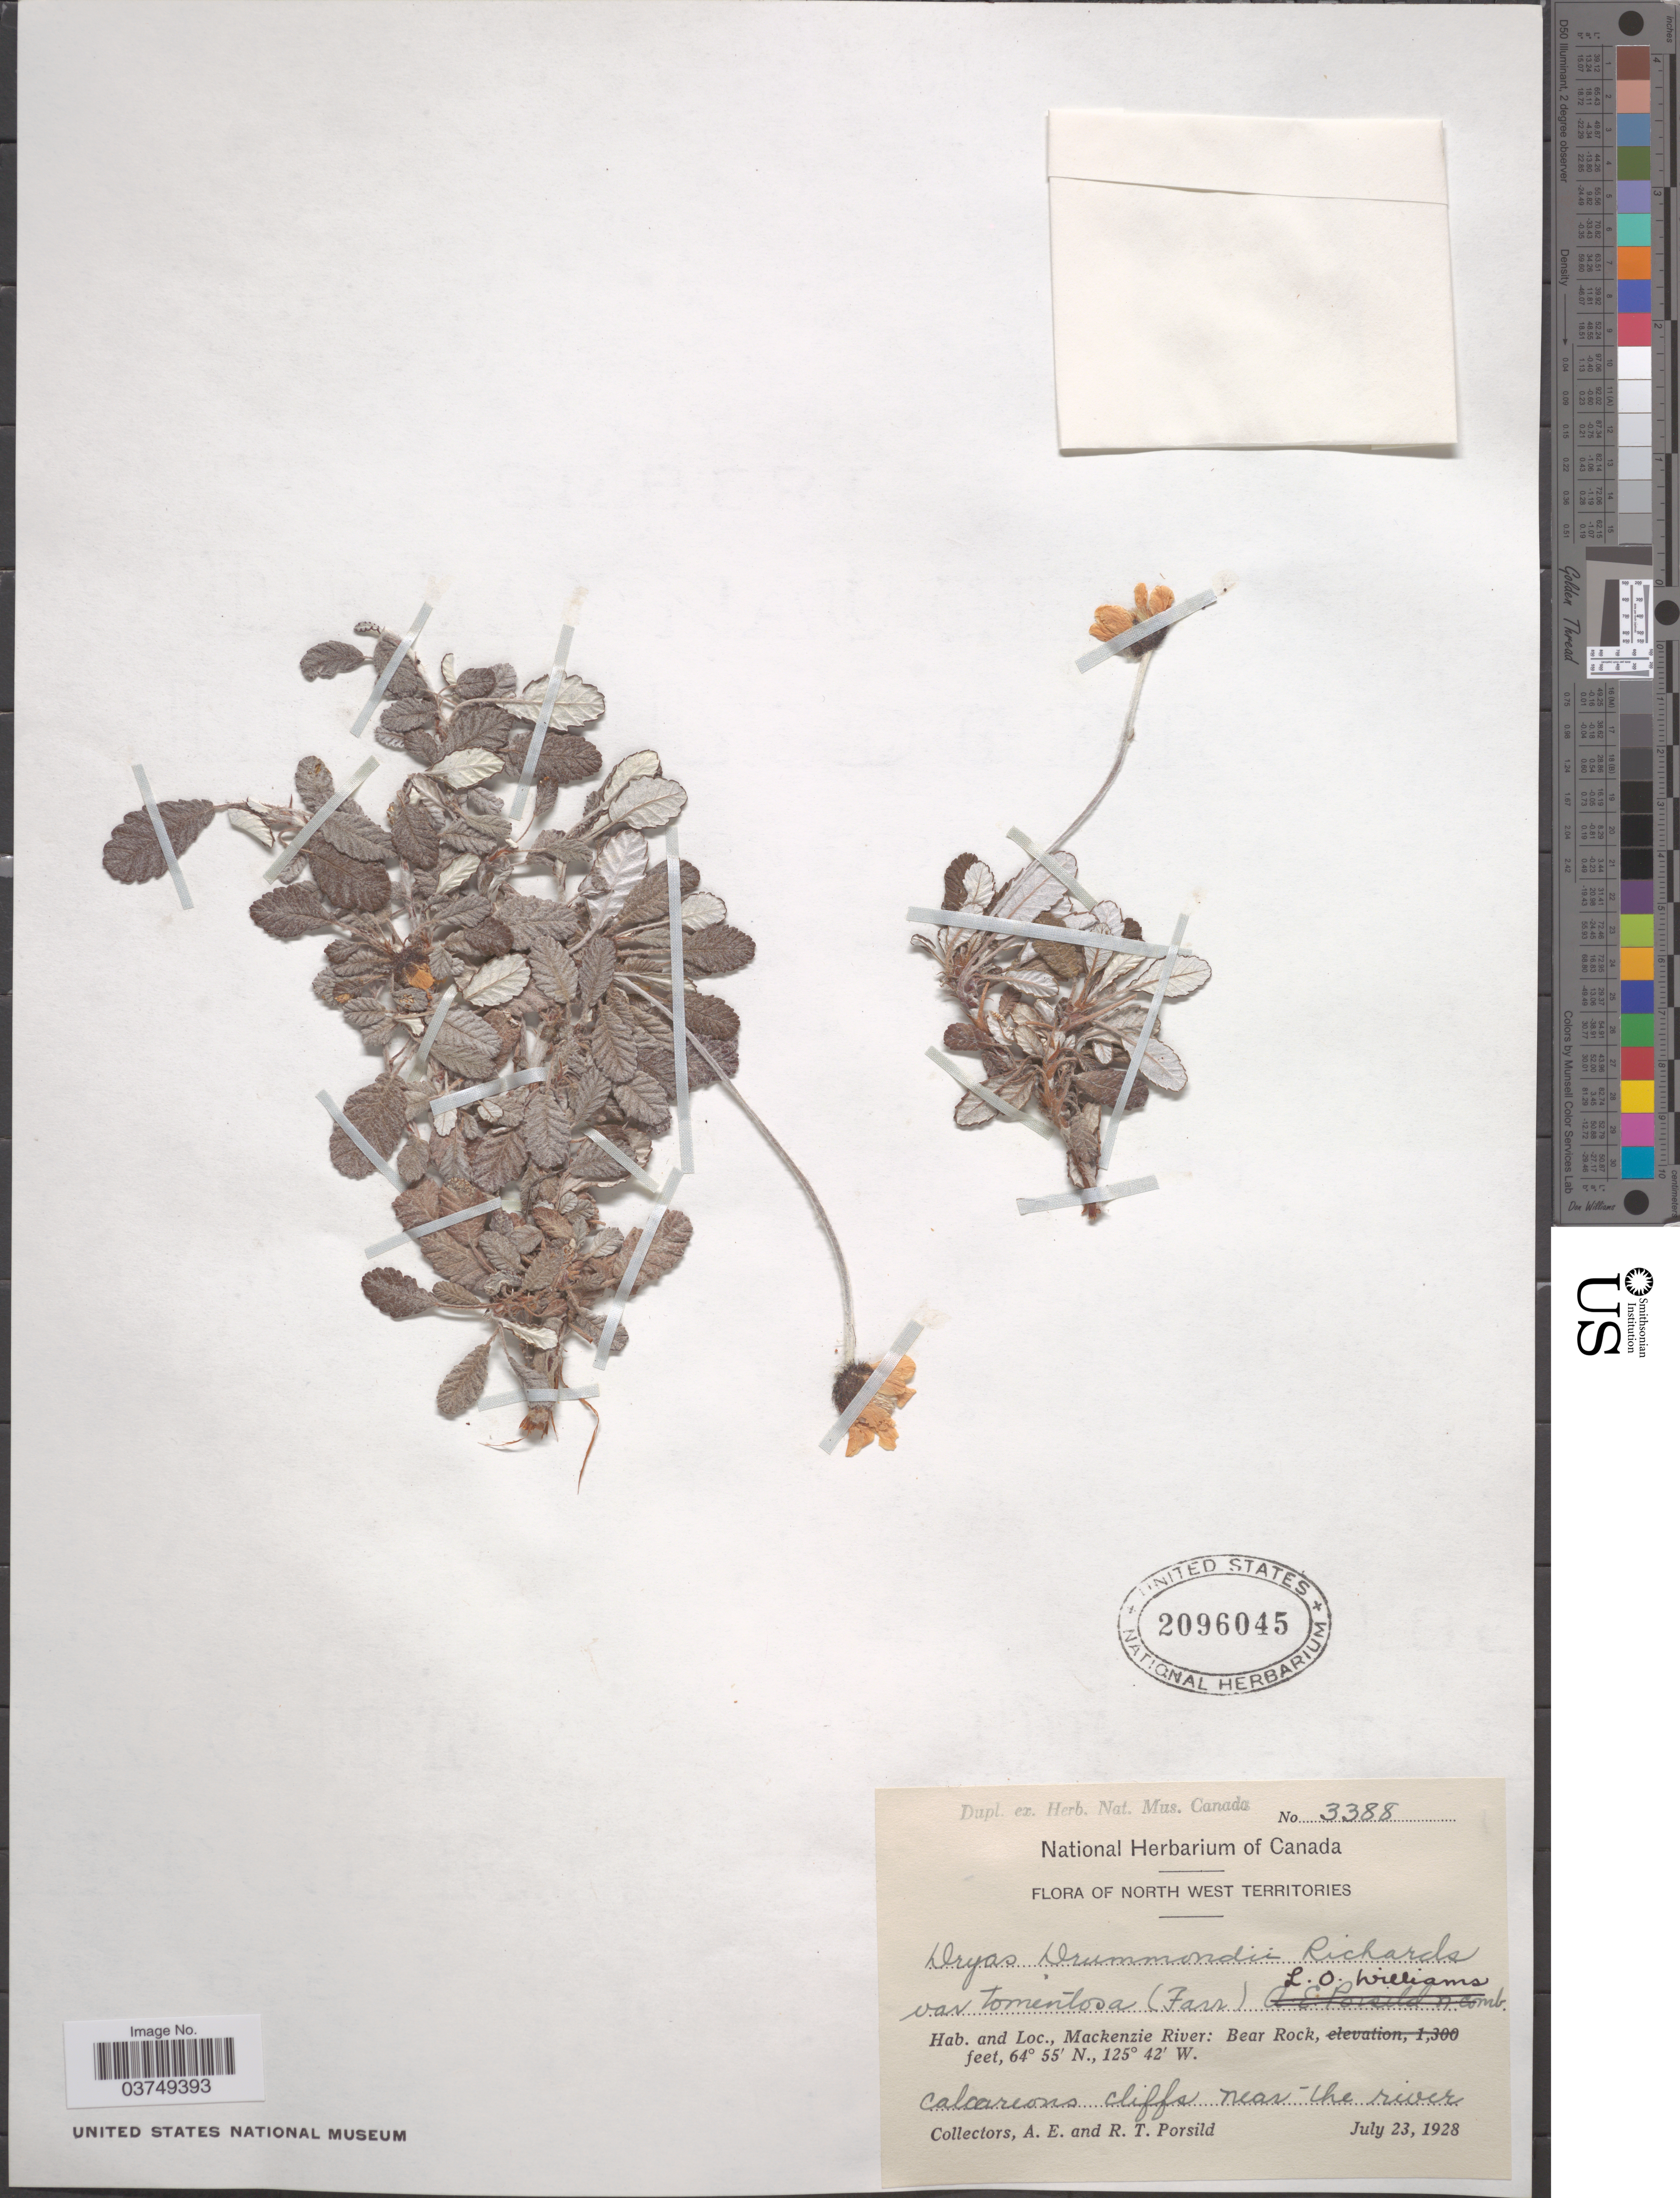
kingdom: Plantae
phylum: Tracheophyta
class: Magnoliopsida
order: Rosales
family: Rosaceae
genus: Dryas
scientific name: Dryas drummondii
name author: Hook. & Richardson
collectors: A. E. Porsild & R. T. Porsild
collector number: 3388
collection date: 1928-07-23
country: Canada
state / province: Northwest Territories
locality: Mackenzie River: Bear Rock. Near the river.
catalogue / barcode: US 2096045